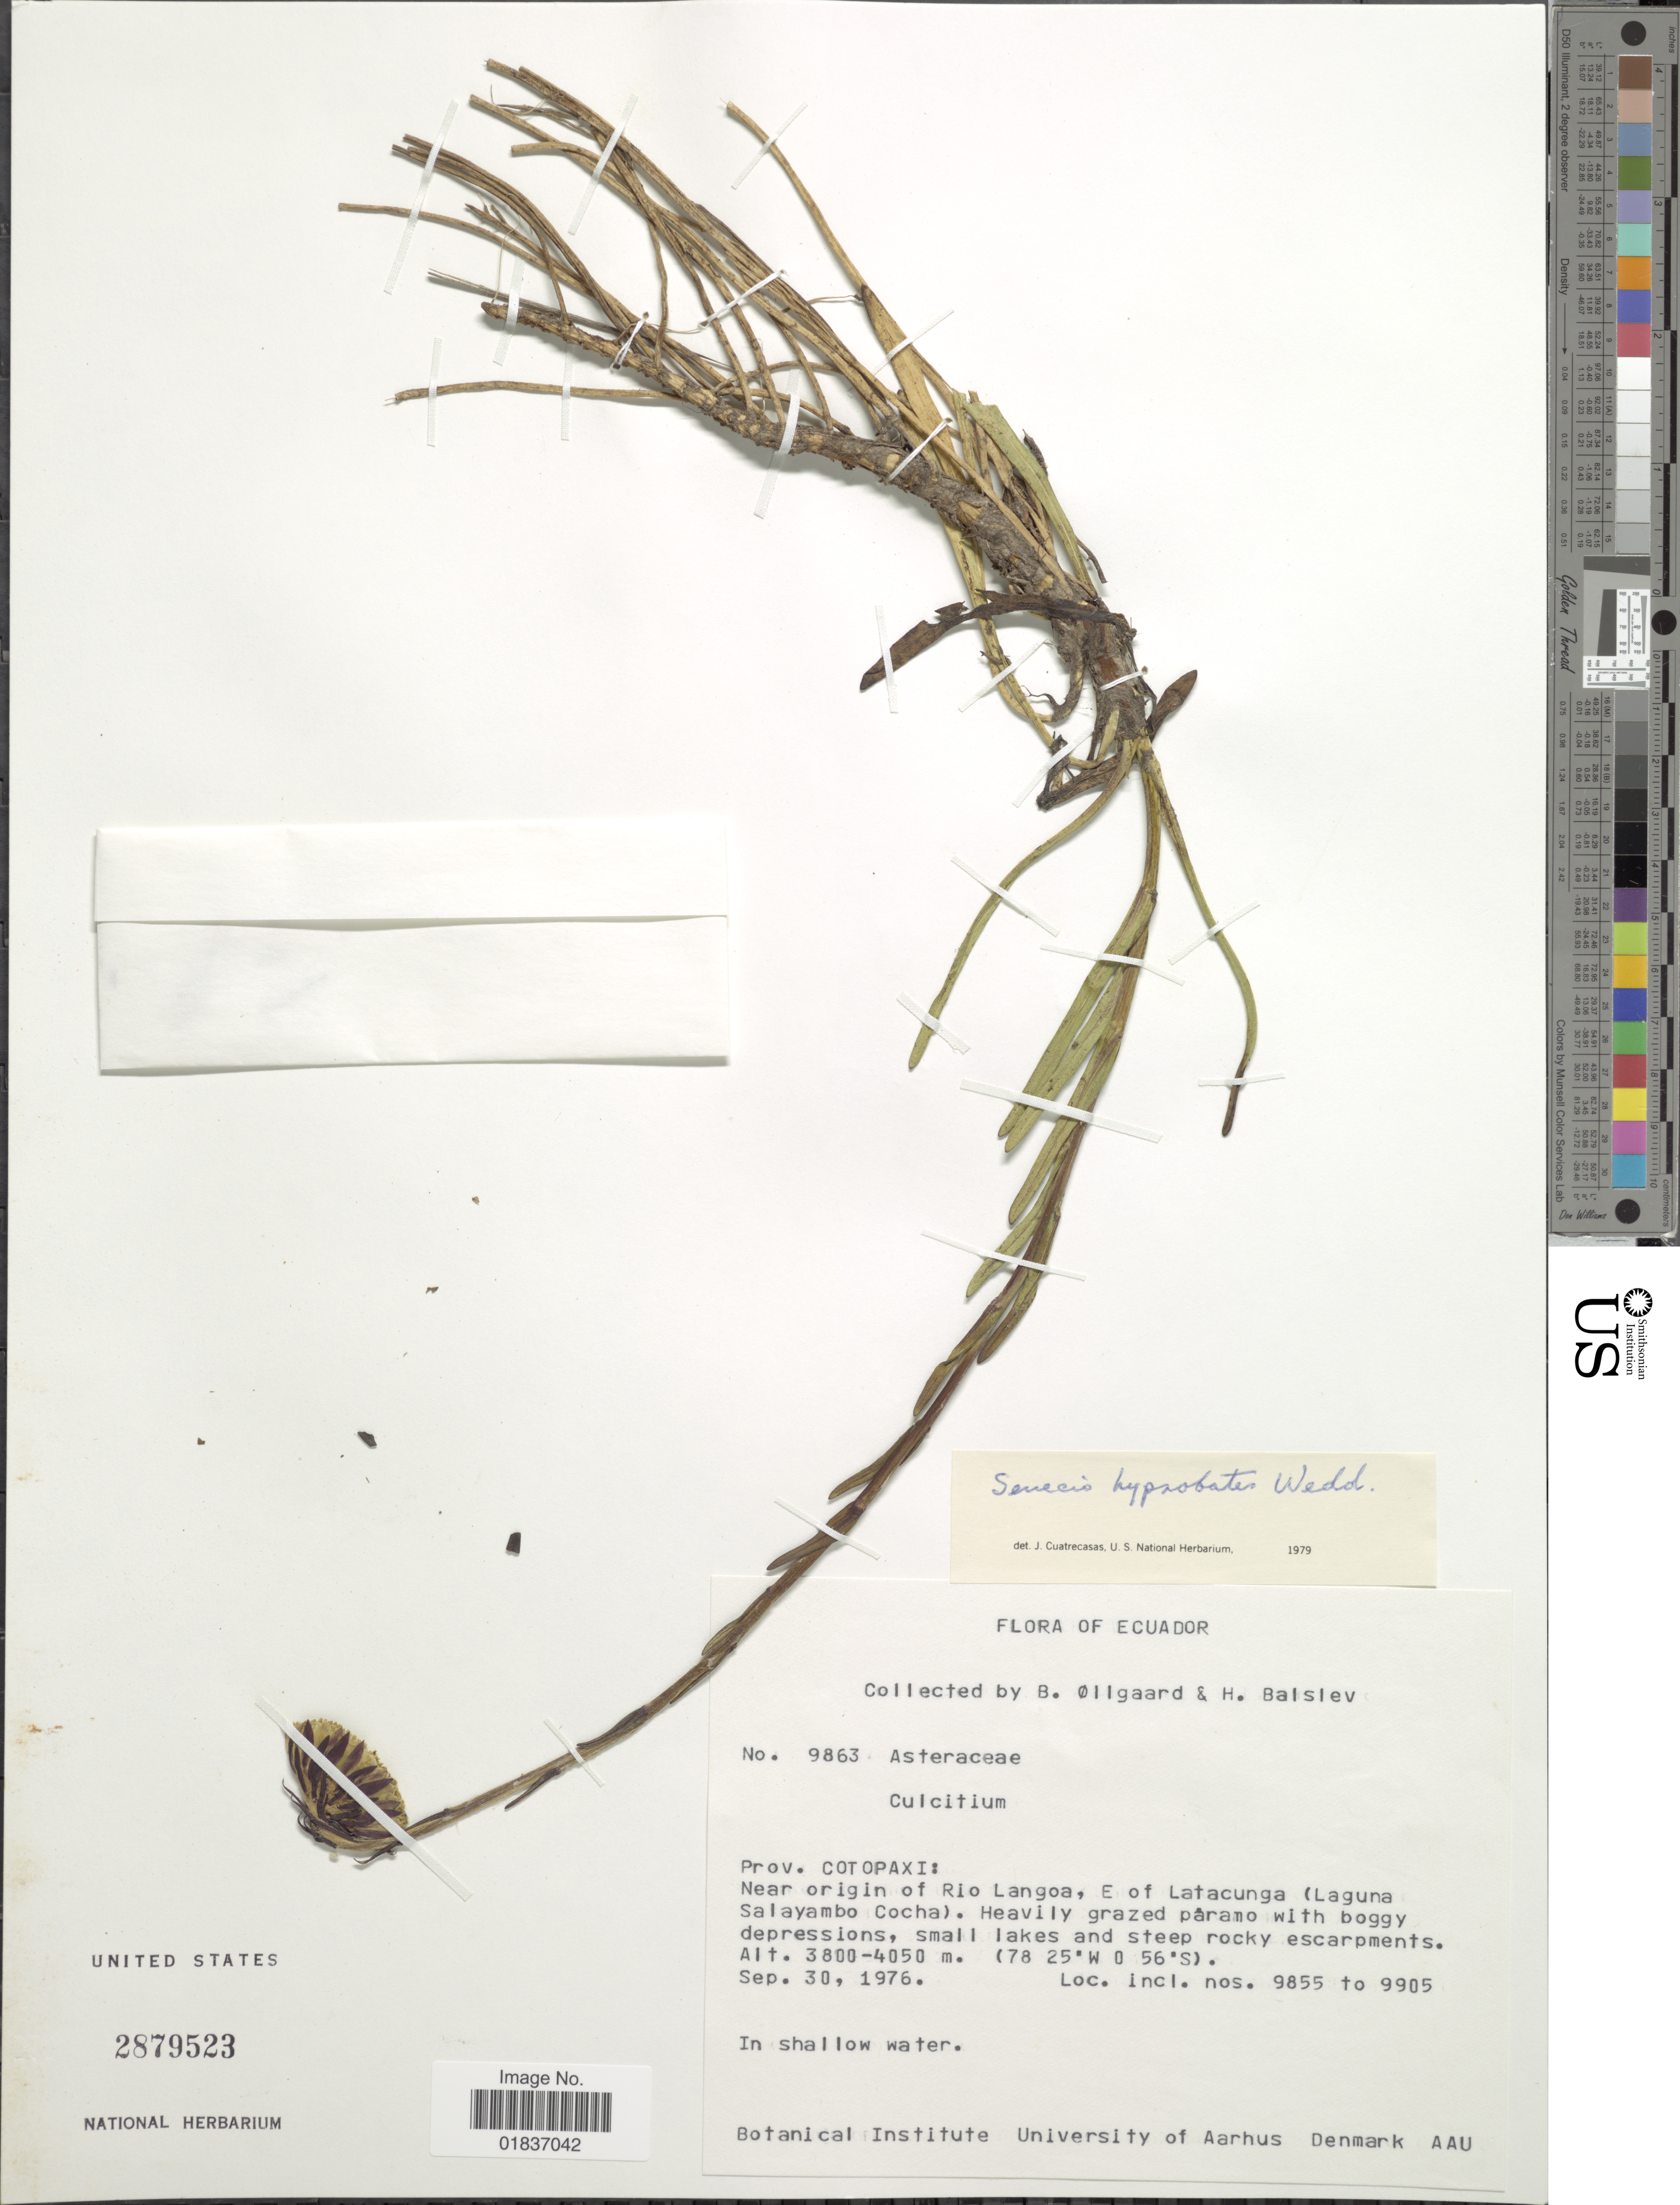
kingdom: Plantae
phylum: Tracheophyta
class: Magnoliopsida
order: Asterales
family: Asteraceae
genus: Senecio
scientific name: Senecio hypsobates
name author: Wedd.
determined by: Salomon, Luciana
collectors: B. Øllgaard & H. Balslev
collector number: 9863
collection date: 1976-09-30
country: Ecuador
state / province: Cotopaxi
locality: Prov. Cotopaxi: Near origin of Rio Langoa, E of Latacunga (Laguna Salayambo Cocha)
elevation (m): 3800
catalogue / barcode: US 2879523